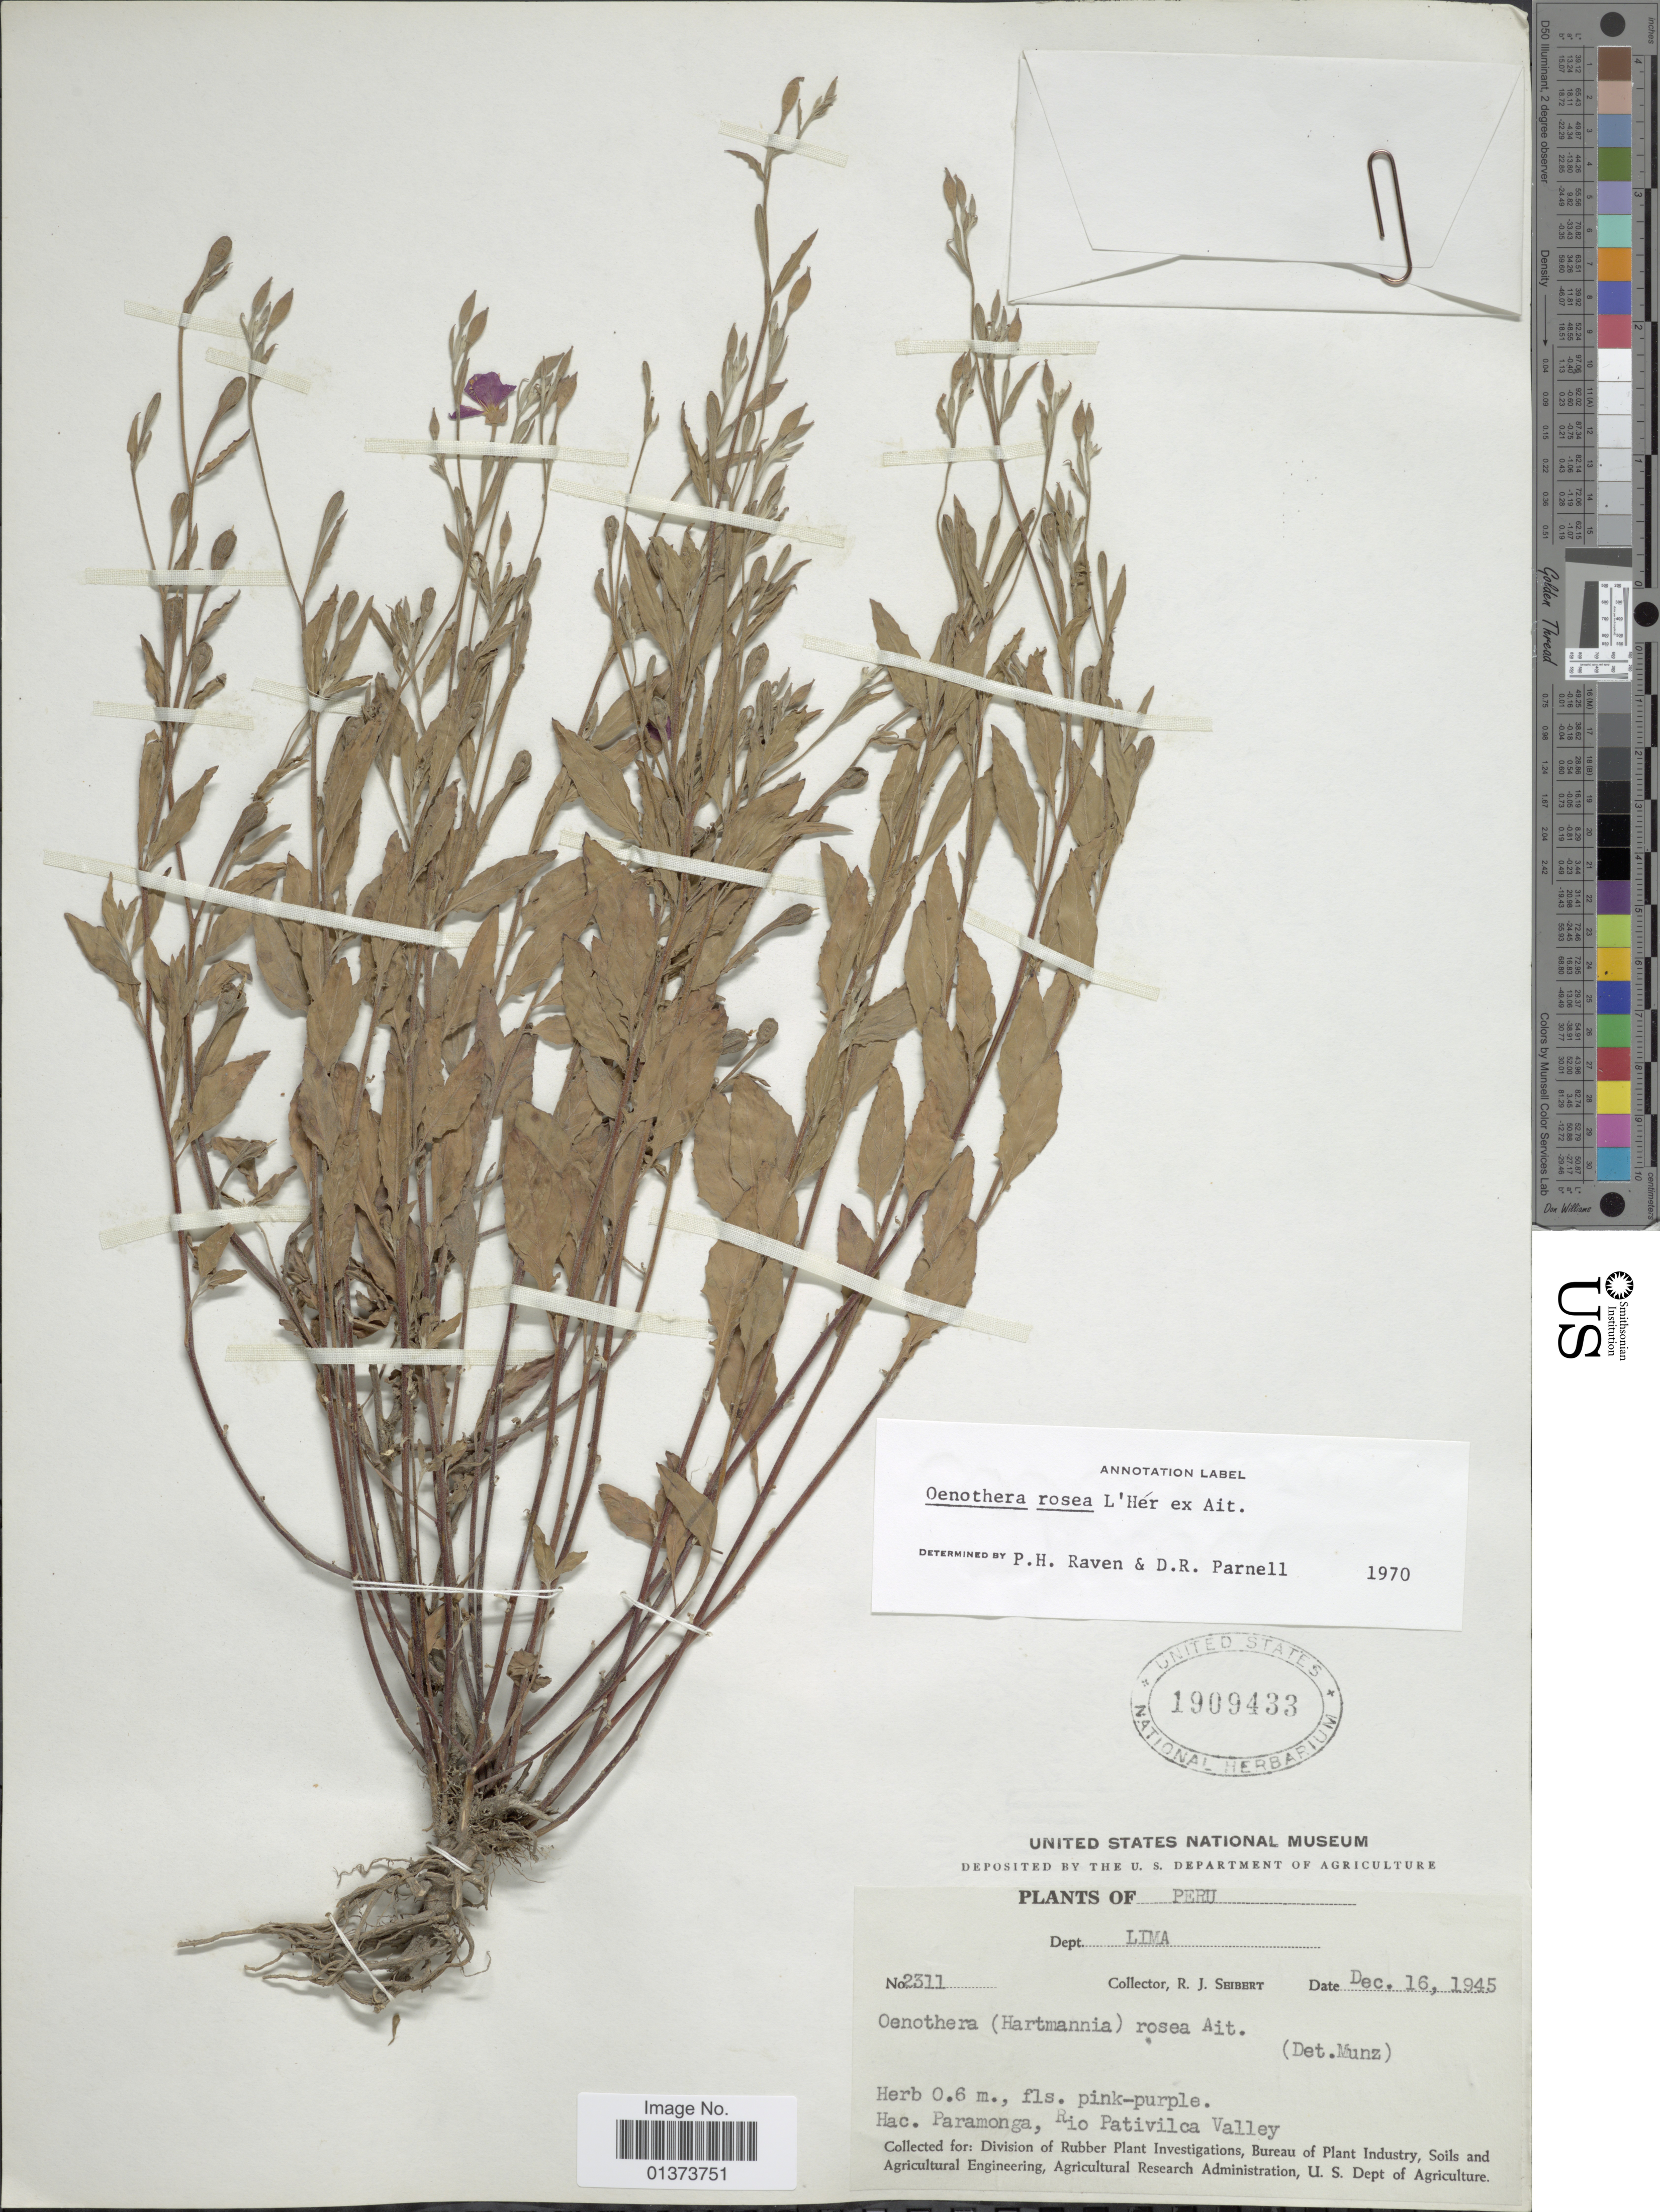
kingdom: Plantae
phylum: Tracheophyta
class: Magnoliopsida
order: Myrtales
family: Onagraceae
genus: Oenothera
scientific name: Oenothera rosea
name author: L'Hér. ex Aiton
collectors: R. J. Seibert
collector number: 2311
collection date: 1945-12-16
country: Peru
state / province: Lima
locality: Hac. Paramonga, Rio Pativilca Valley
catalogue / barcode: US 1909433